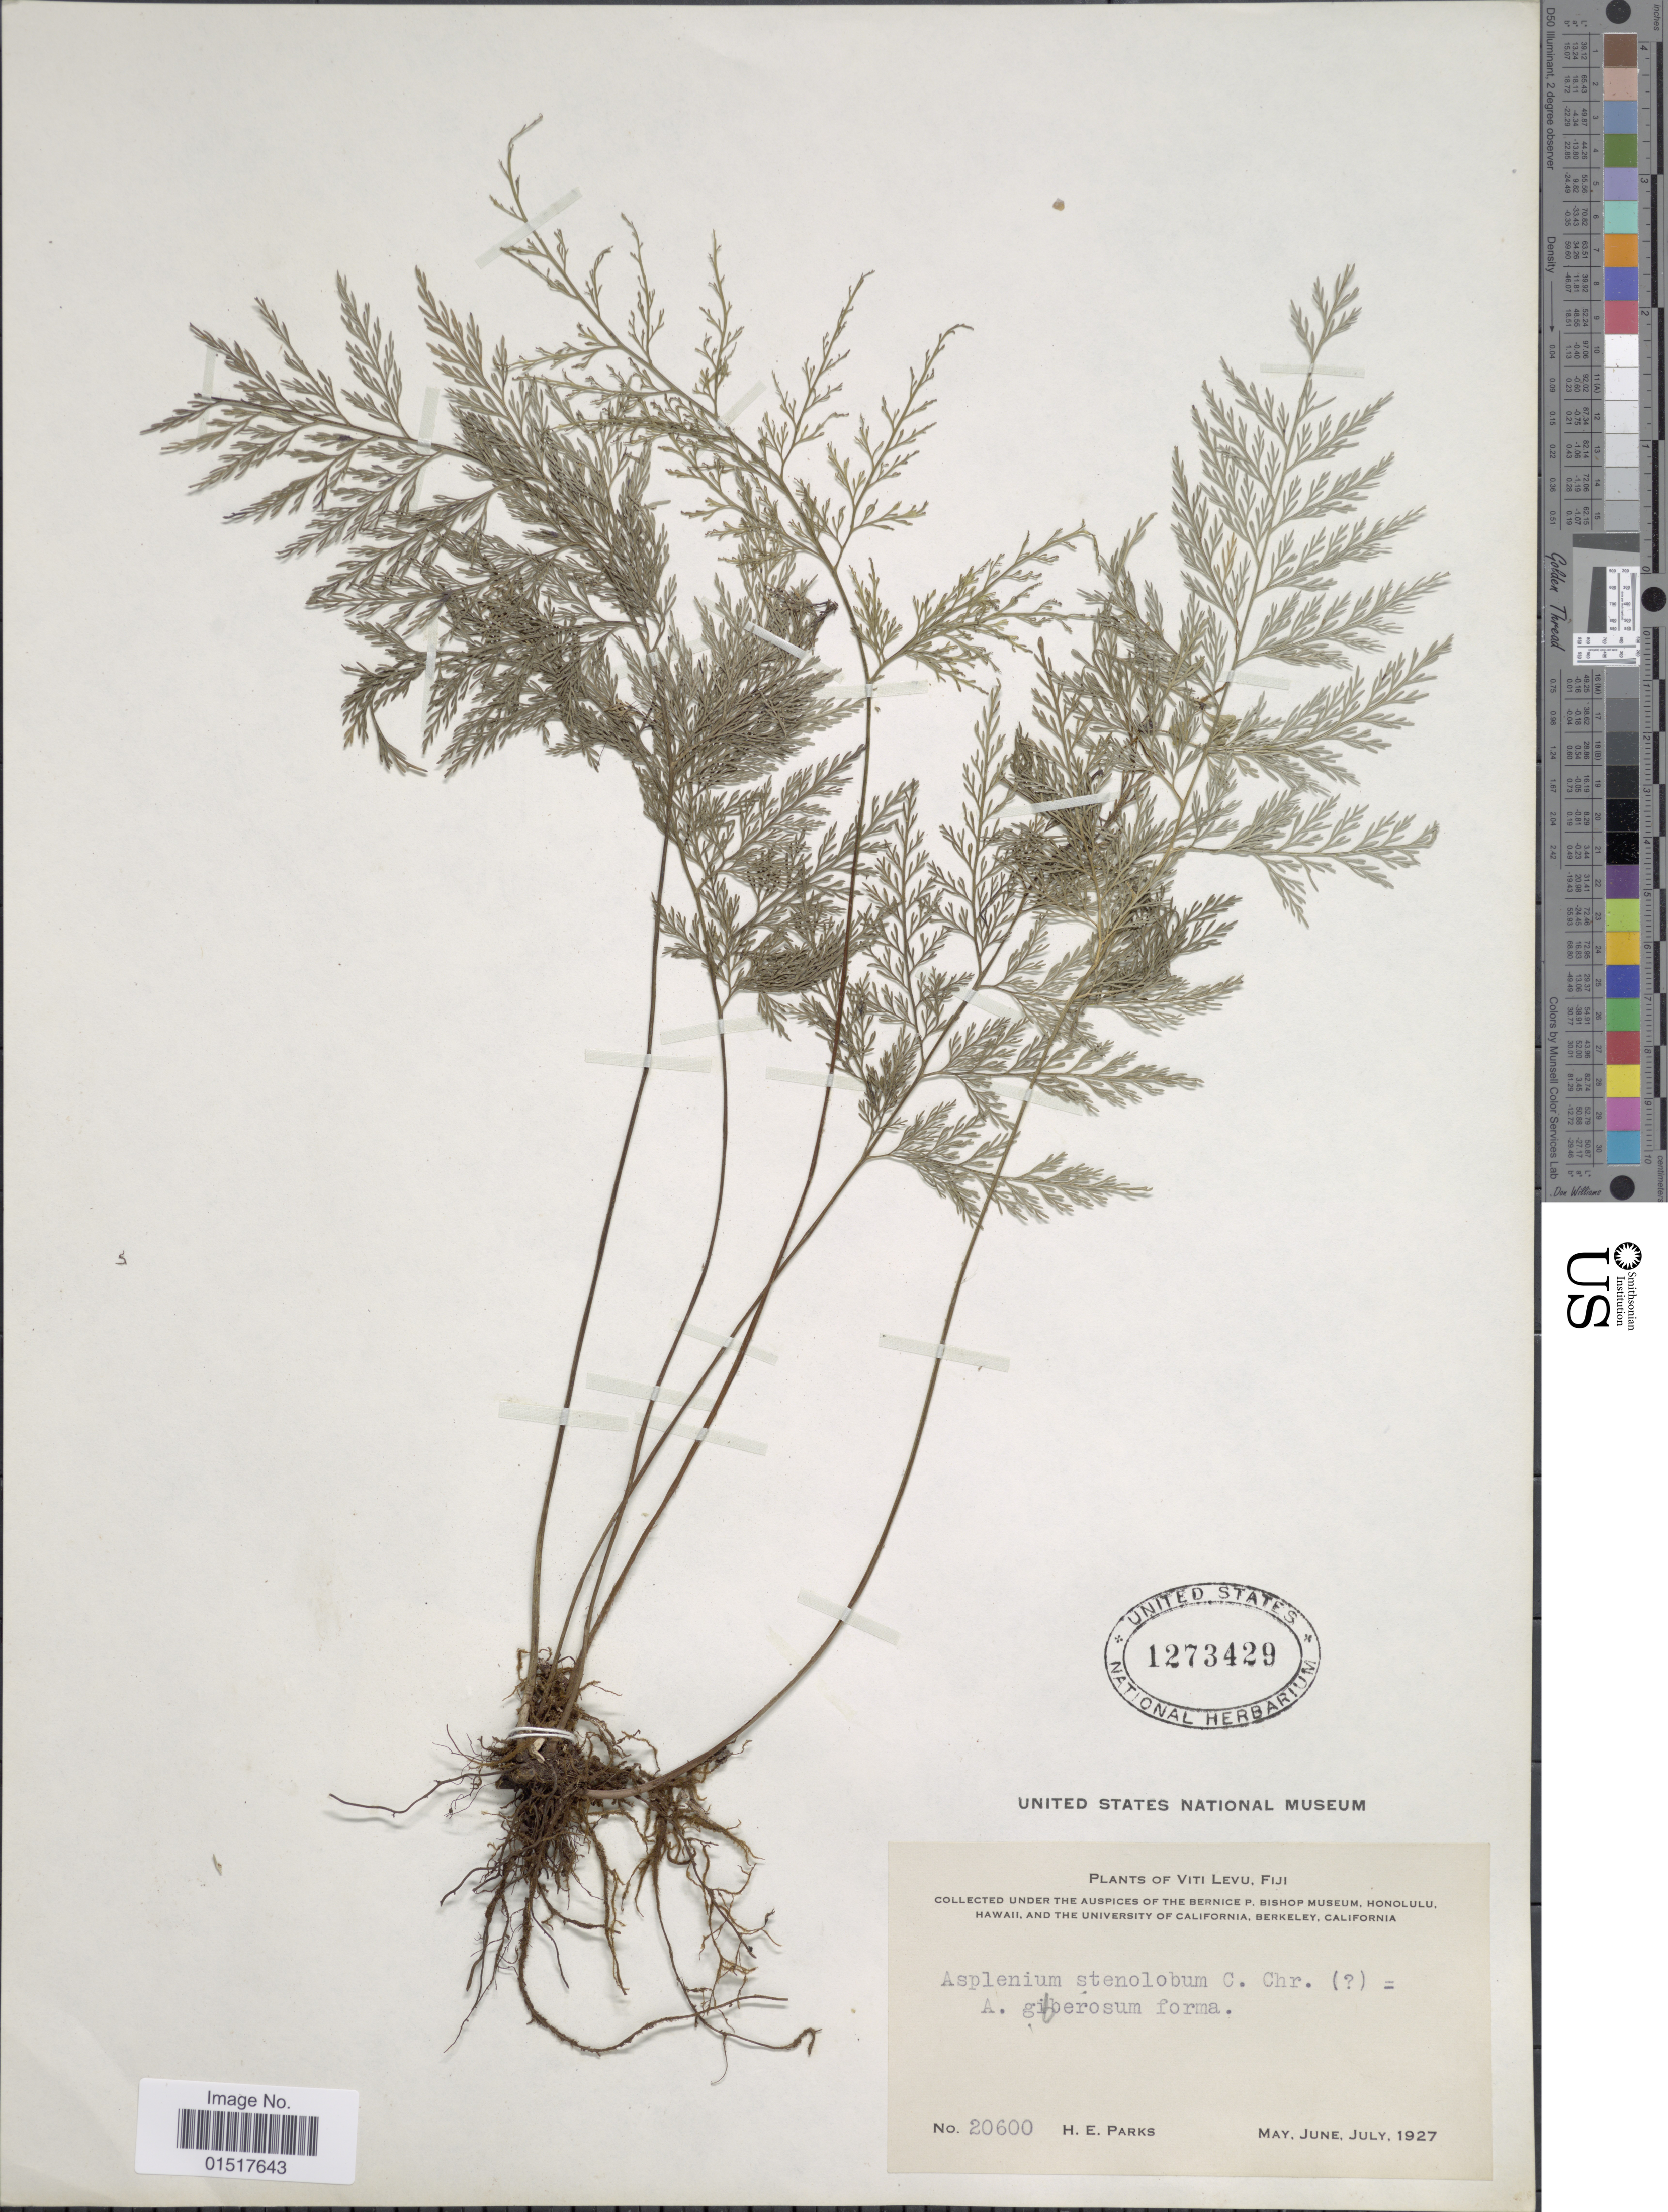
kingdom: Plantae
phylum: Tracheophyta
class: Polypodiopsida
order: Polypodiales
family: Aspleniaceae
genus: Asplenium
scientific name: Asplenium foeniculaceum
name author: (Hook.) T. Moore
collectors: H. E. Parks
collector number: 20600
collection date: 1927-05/1927-07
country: Fiji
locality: Viti Levu.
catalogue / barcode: US 1273429